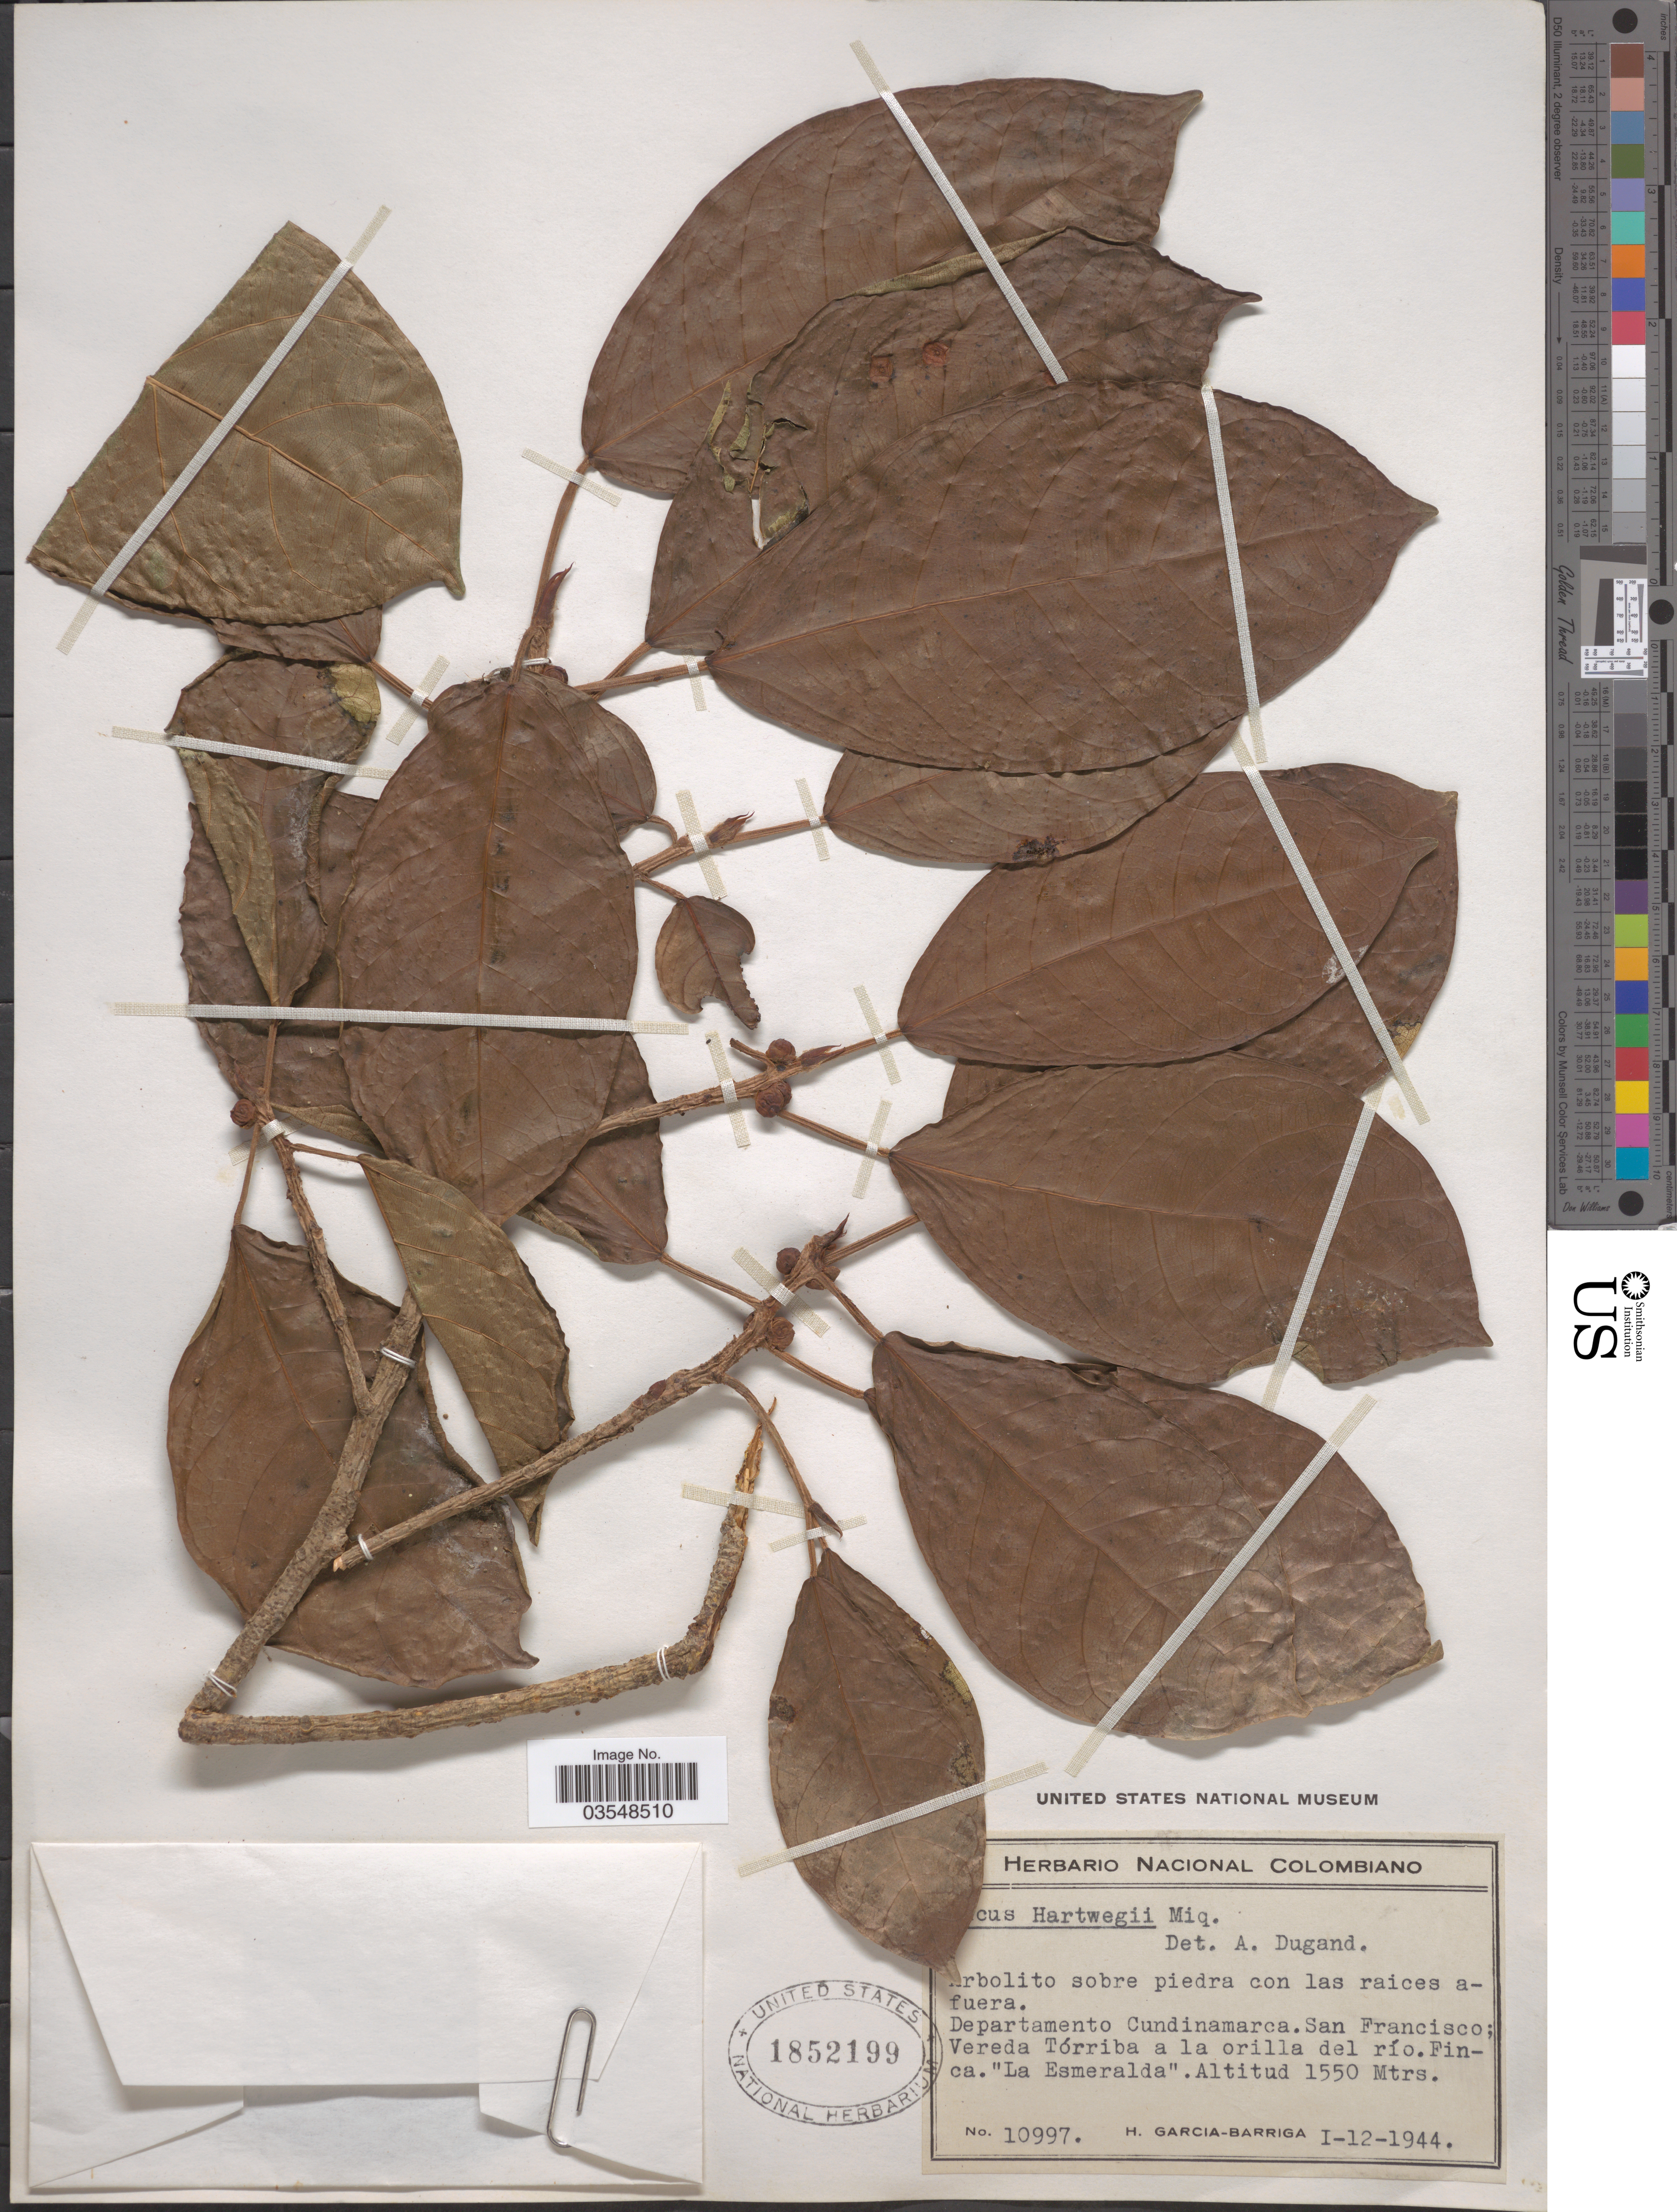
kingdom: Plantae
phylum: Tracheophyta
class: Magnoliopsida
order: Rosales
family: Moraceae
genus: Ficus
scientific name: Ficus hartwegii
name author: (Miq.) Miq.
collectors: H. García Barriga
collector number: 10997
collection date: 1944-01-12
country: Colombia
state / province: Cundinamarca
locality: Departamento Cundinamarca: San Francisco; Vereda Tórriba a la orilla del río. Finca. "La Esmeralda".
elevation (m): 1550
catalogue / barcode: US 1852199